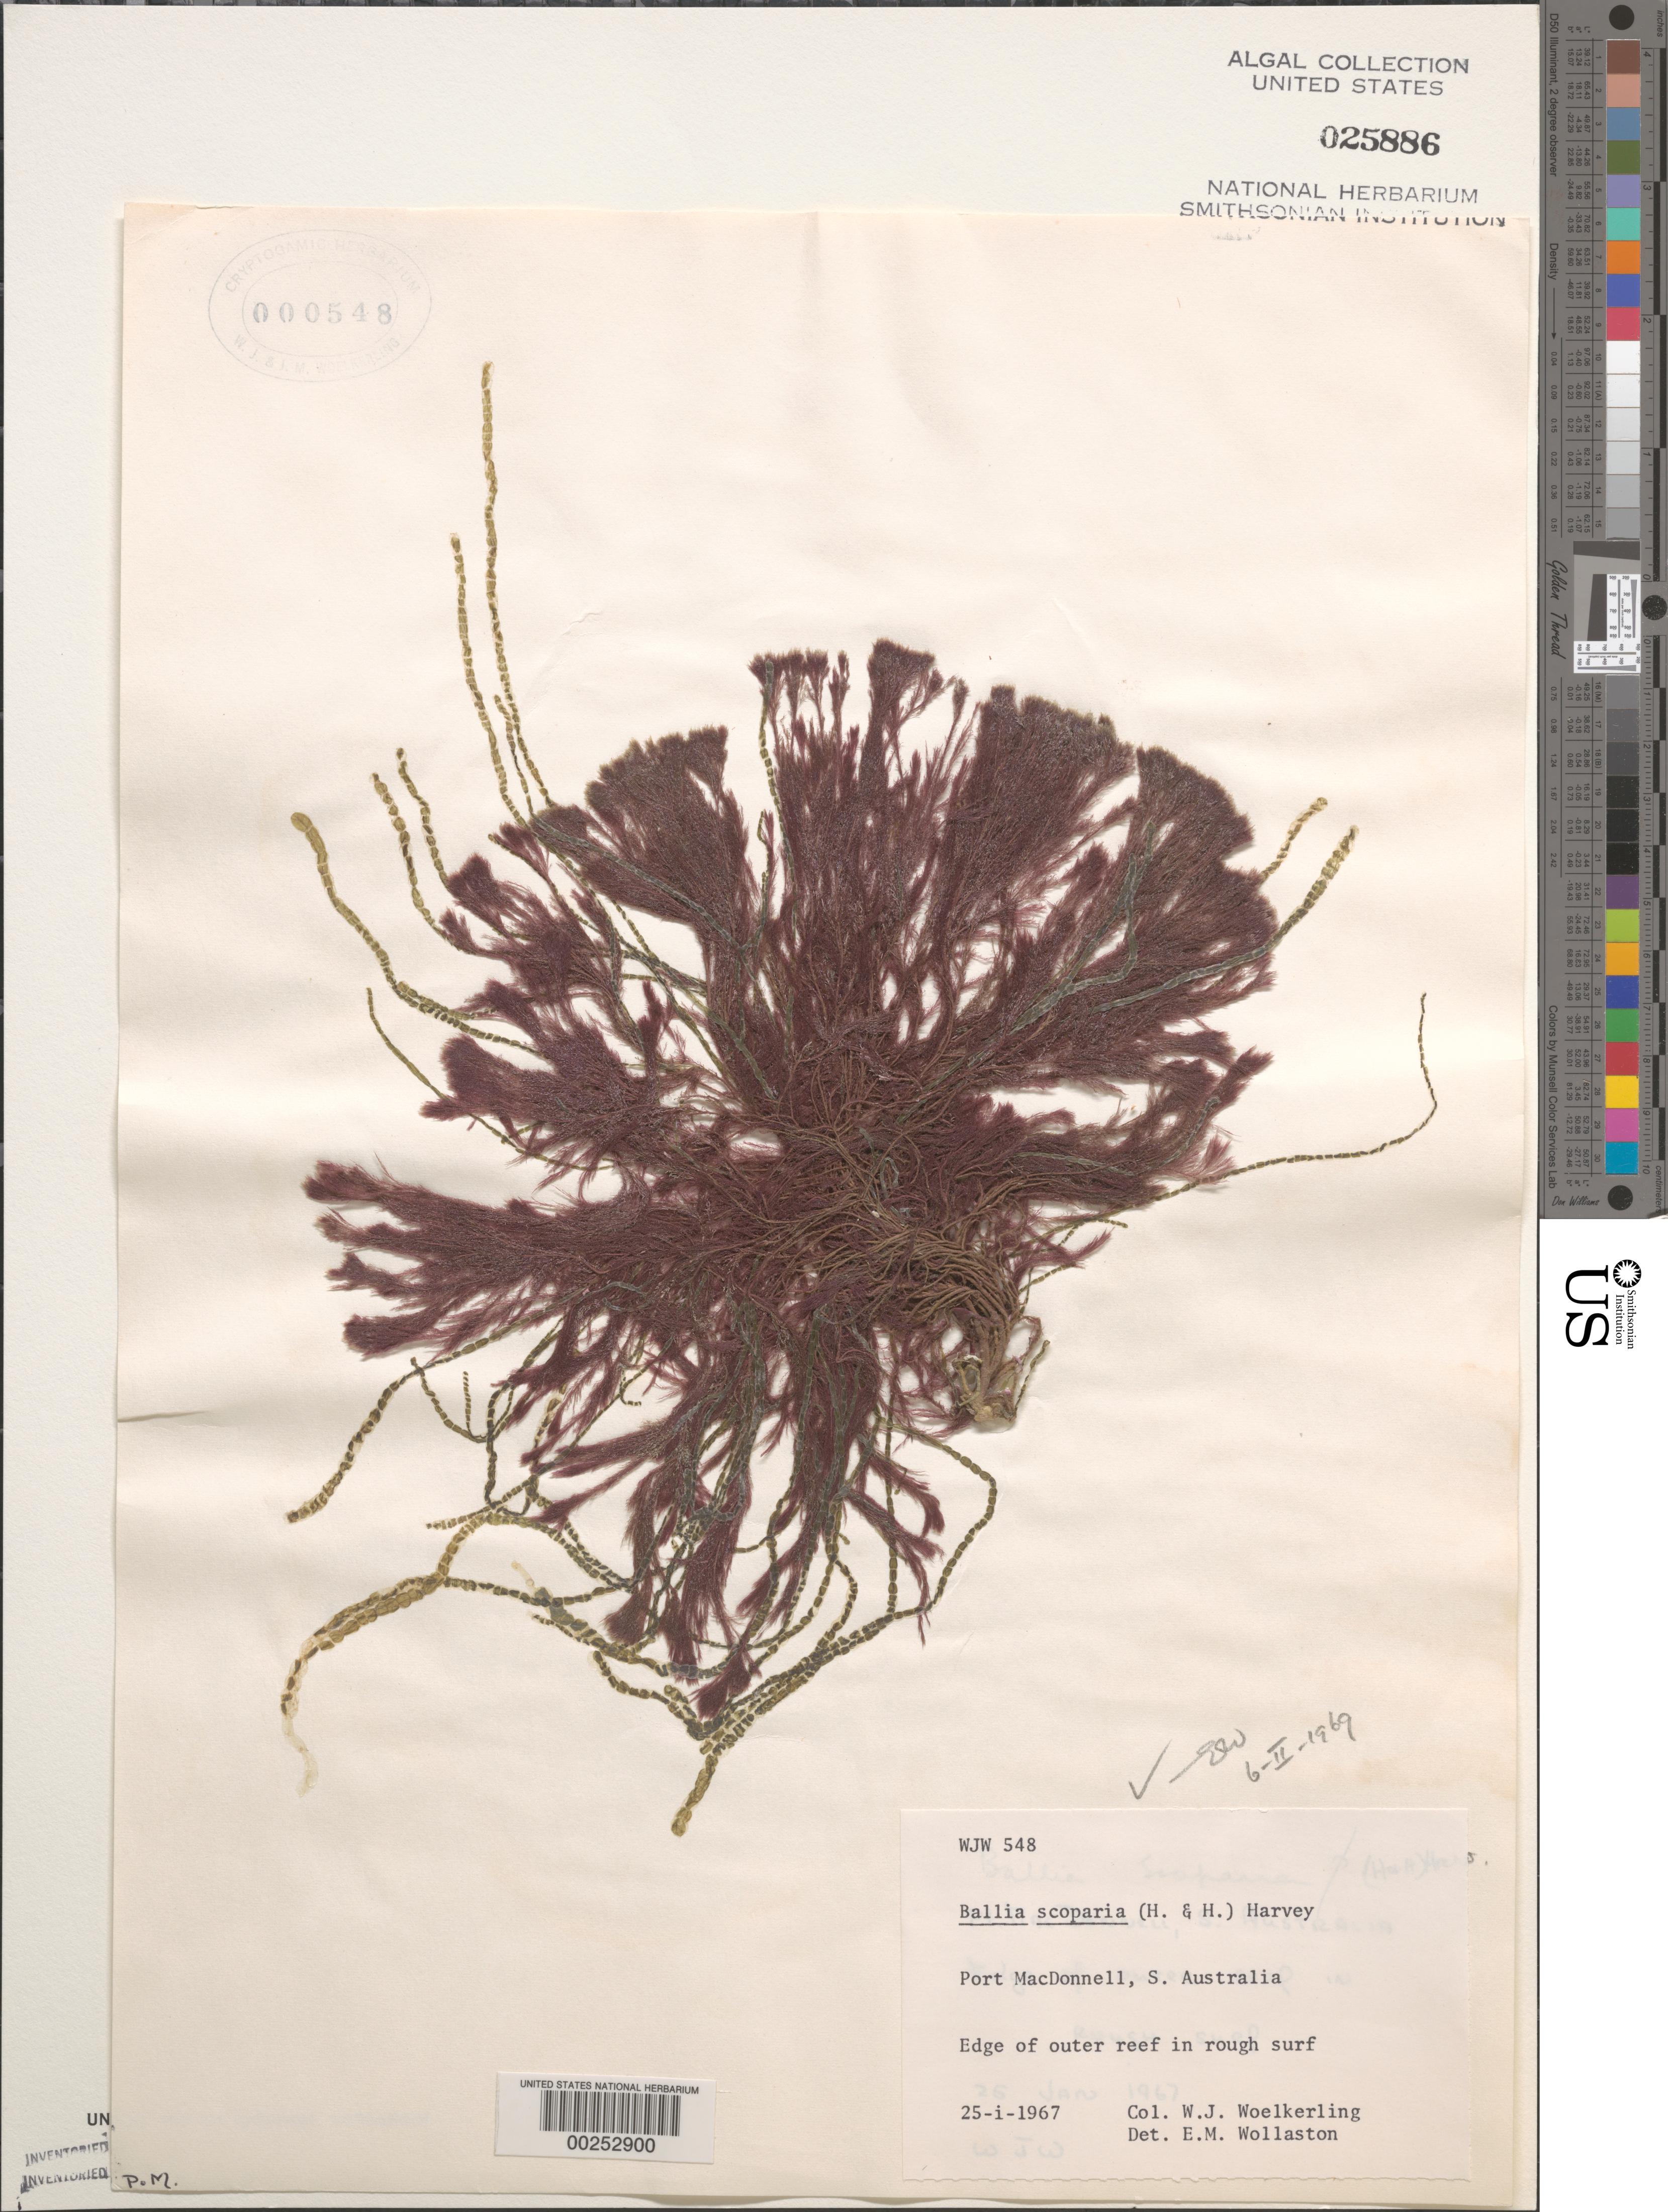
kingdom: Plantae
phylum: Rhodophyta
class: Florideophyceae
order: Palmariales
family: Rhodothamniellaceae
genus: Camontagnea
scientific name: Camontagnea oxyclada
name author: (Mont.) Pujals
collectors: W. Woelkerling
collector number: WJW 548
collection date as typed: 25 Jan 1967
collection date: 1967-01-25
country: Australia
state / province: South Australia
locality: Port macdonnell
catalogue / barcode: US 25886